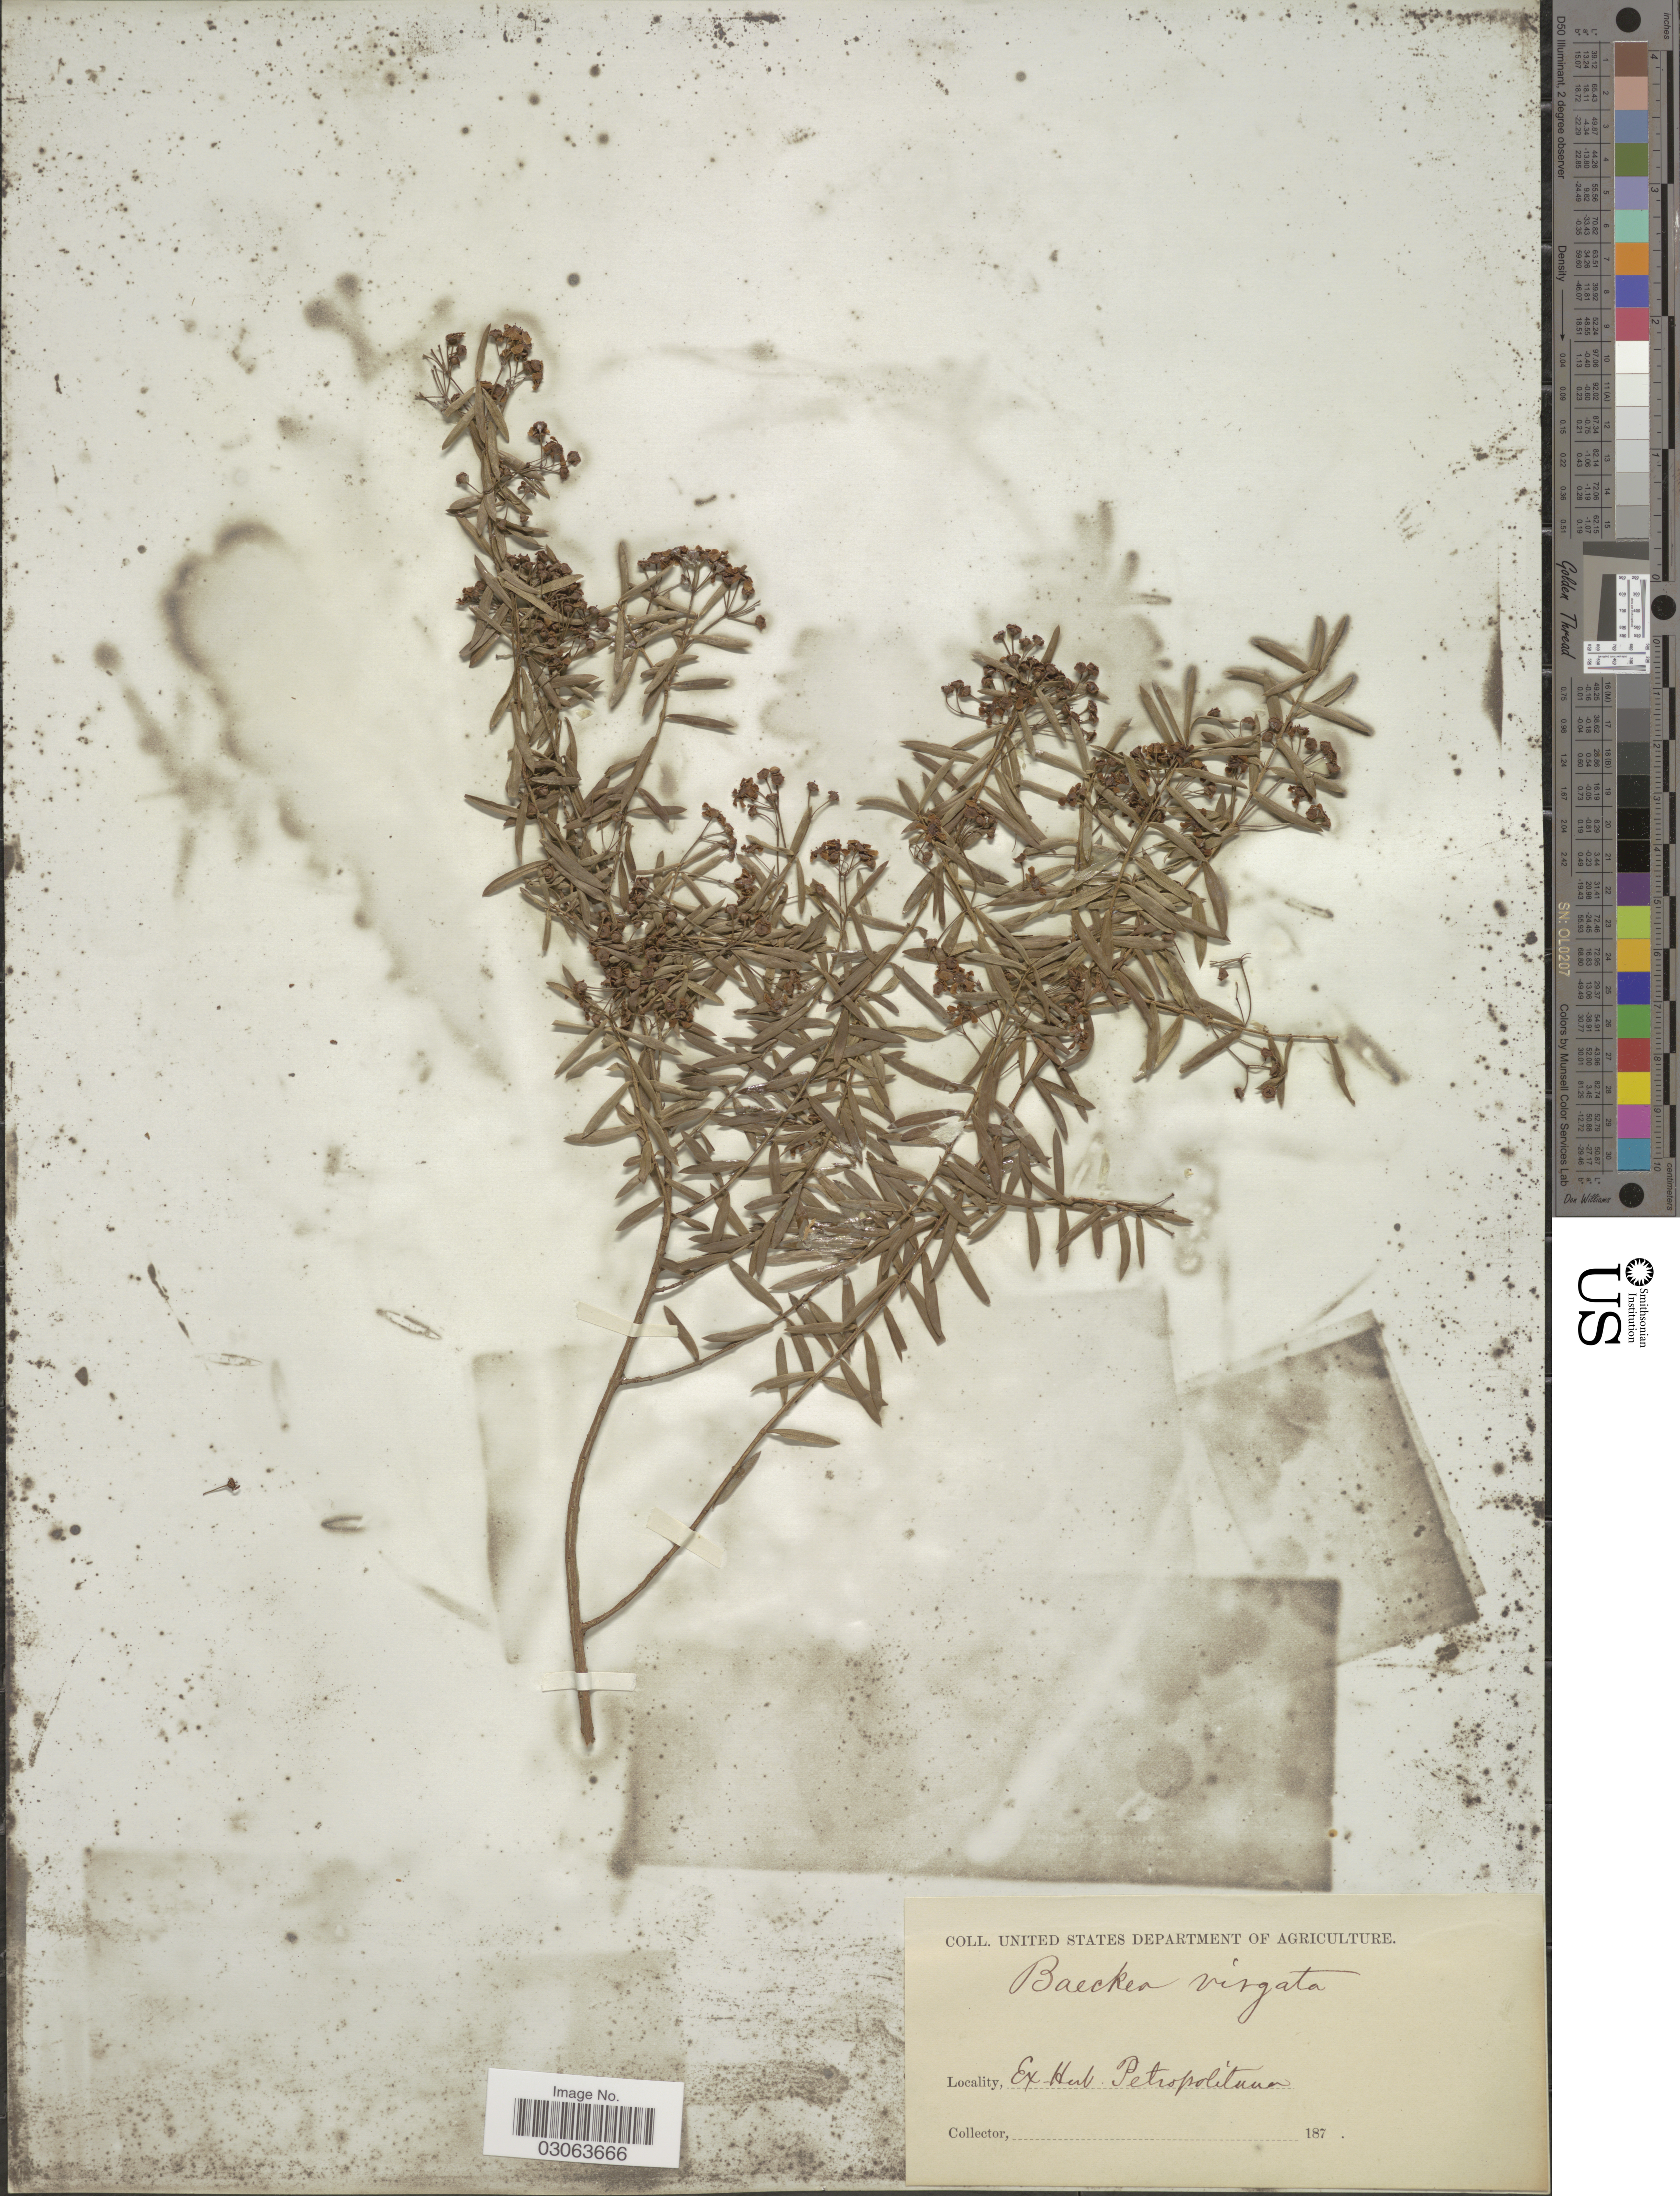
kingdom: Plantae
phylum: Tracheophyta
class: Magnoliopsida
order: Myrtales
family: Myrtaceae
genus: Sannantha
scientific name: Sannantha pluriflora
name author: (F. Muell.) P.G. Wilson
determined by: Strong, Mark T., (BOT), Smithsonian Institution - National Museum of Natural History (UNITED STATES)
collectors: Ex herb. Petropolitano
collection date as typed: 187